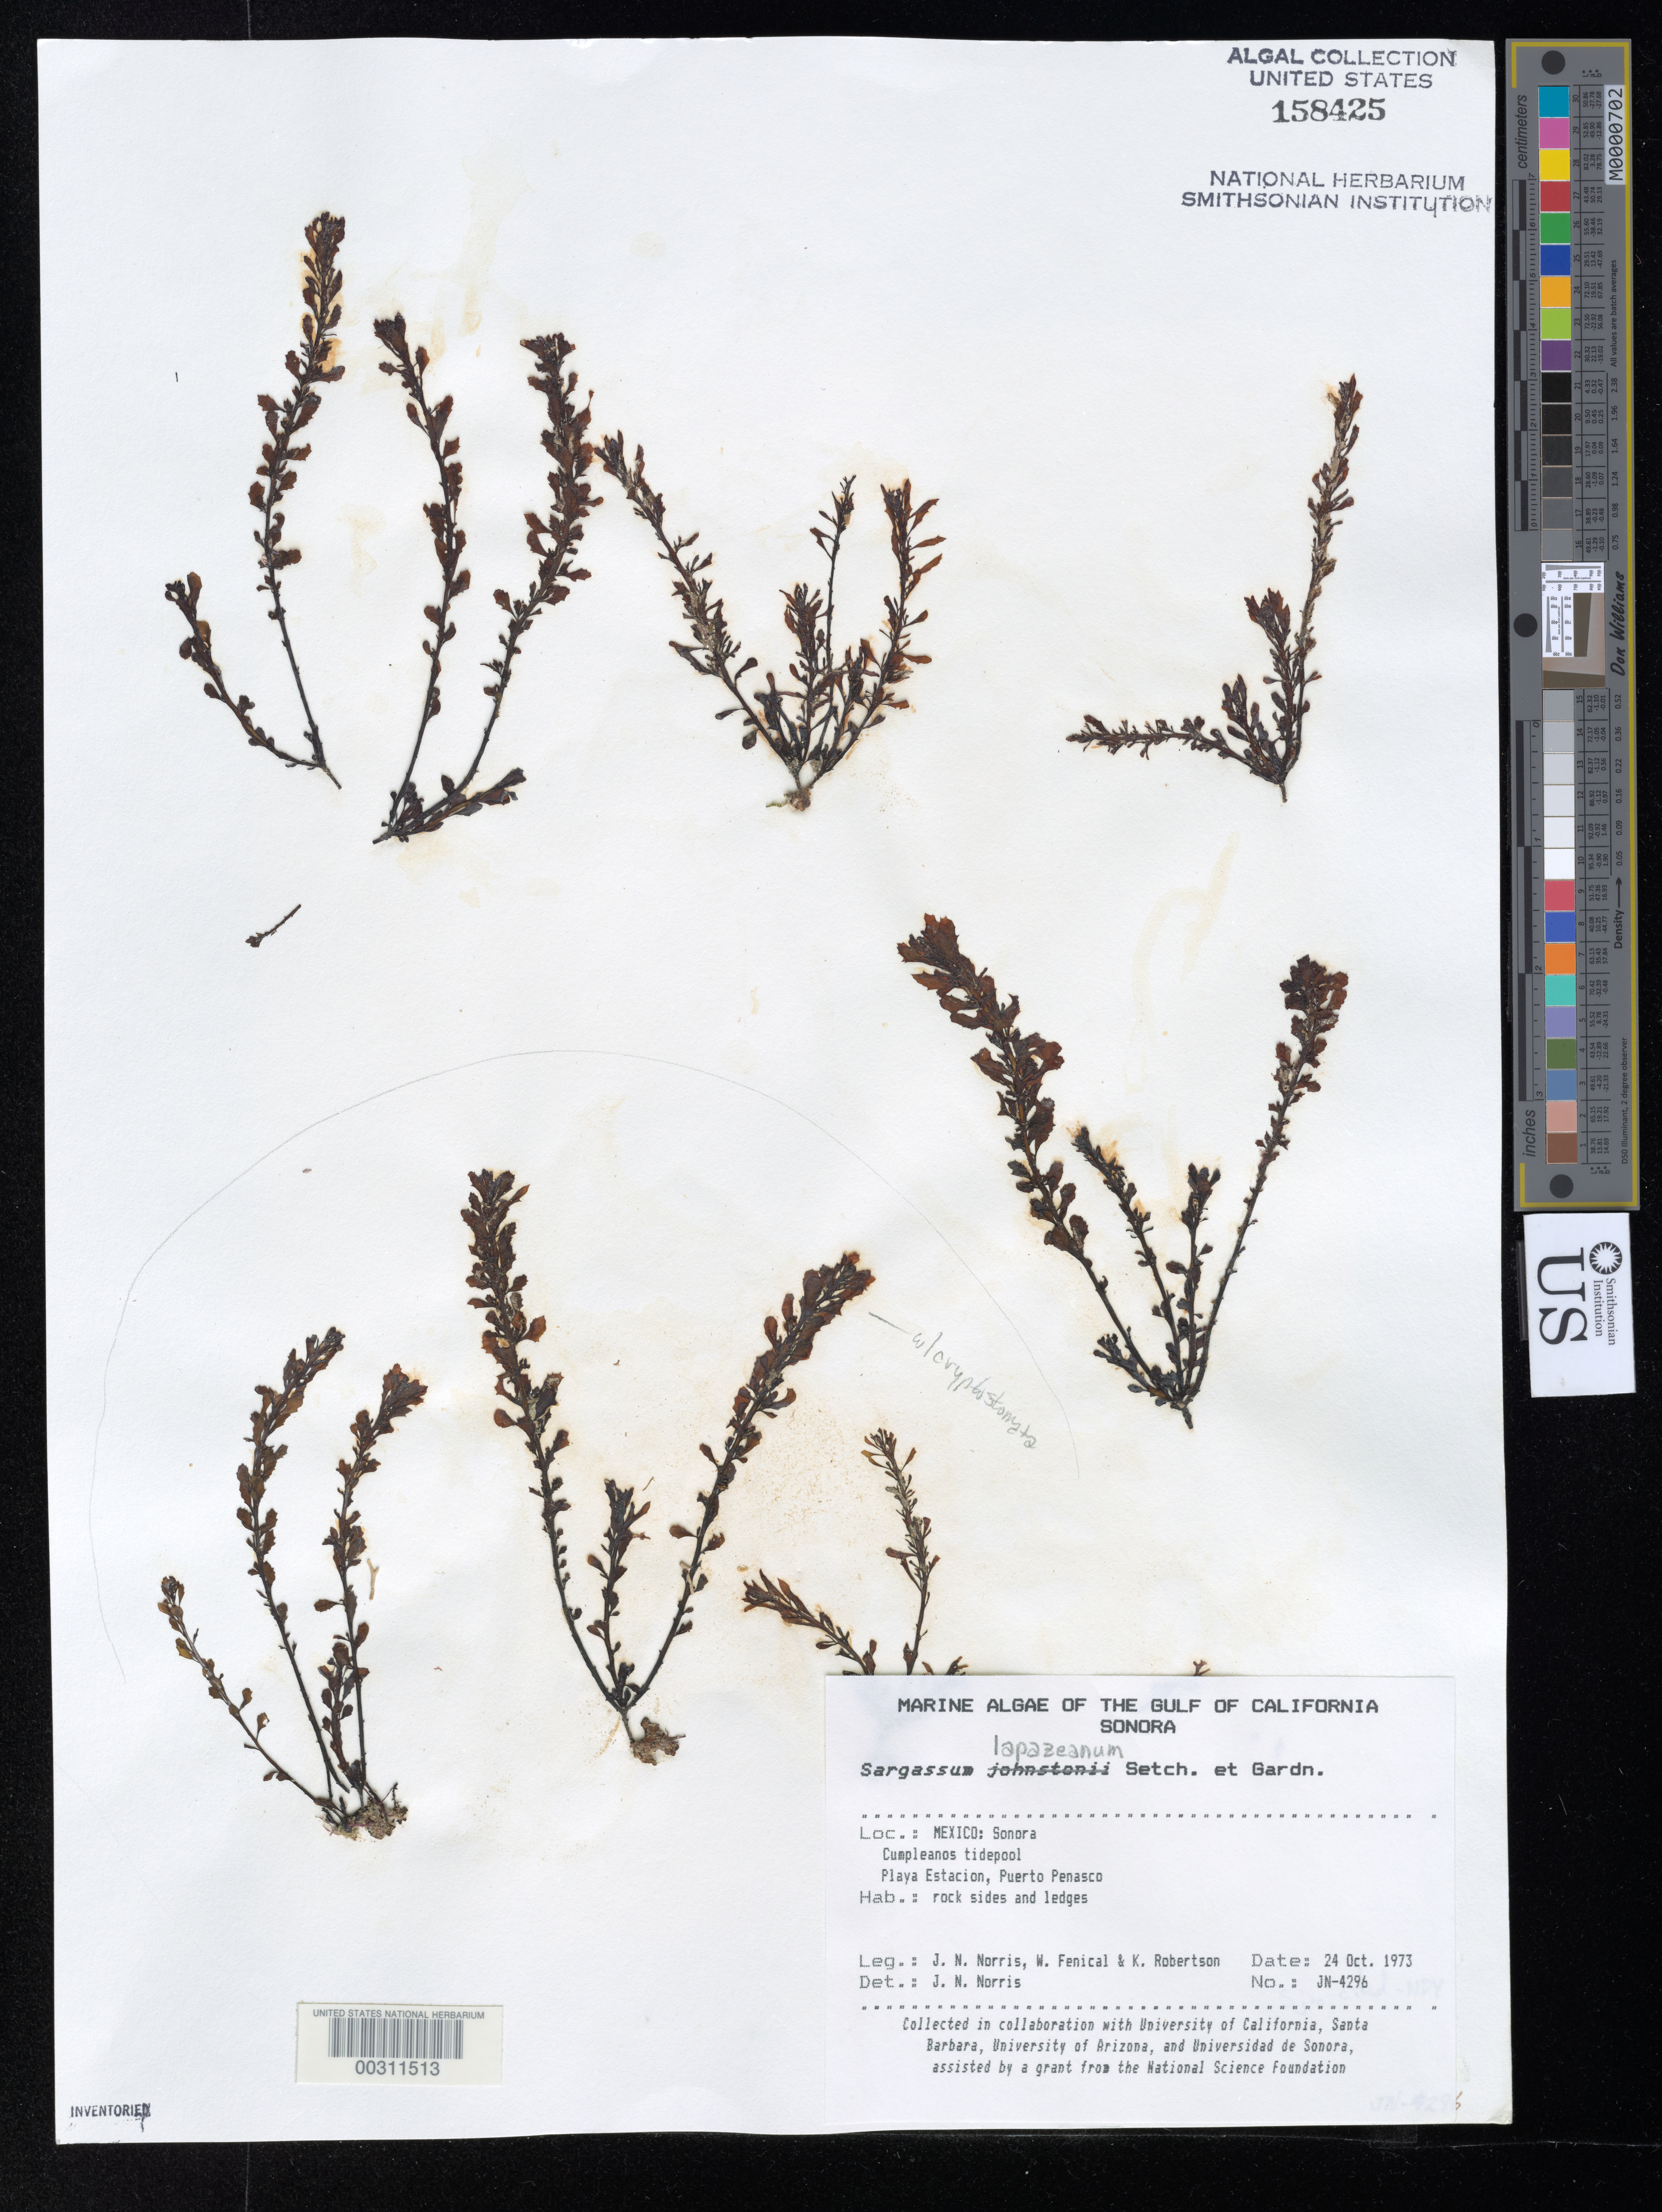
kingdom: Chromista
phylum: Ochrophyta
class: Phaeophyceae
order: Fucales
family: Sargassaceae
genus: Sargassum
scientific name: Sargassum lapazeanum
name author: Setch. & N.L. Gardner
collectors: J. N. Norris, W. Fenical & K. Robertson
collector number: JN-4296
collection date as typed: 24 Oct 1973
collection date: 1973-10-24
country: Mexico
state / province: Sonora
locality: Playa Estacion, Puerto Penasco, Cumpleanos Tide Pool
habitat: rock sides and ledges.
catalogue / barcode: US 158425